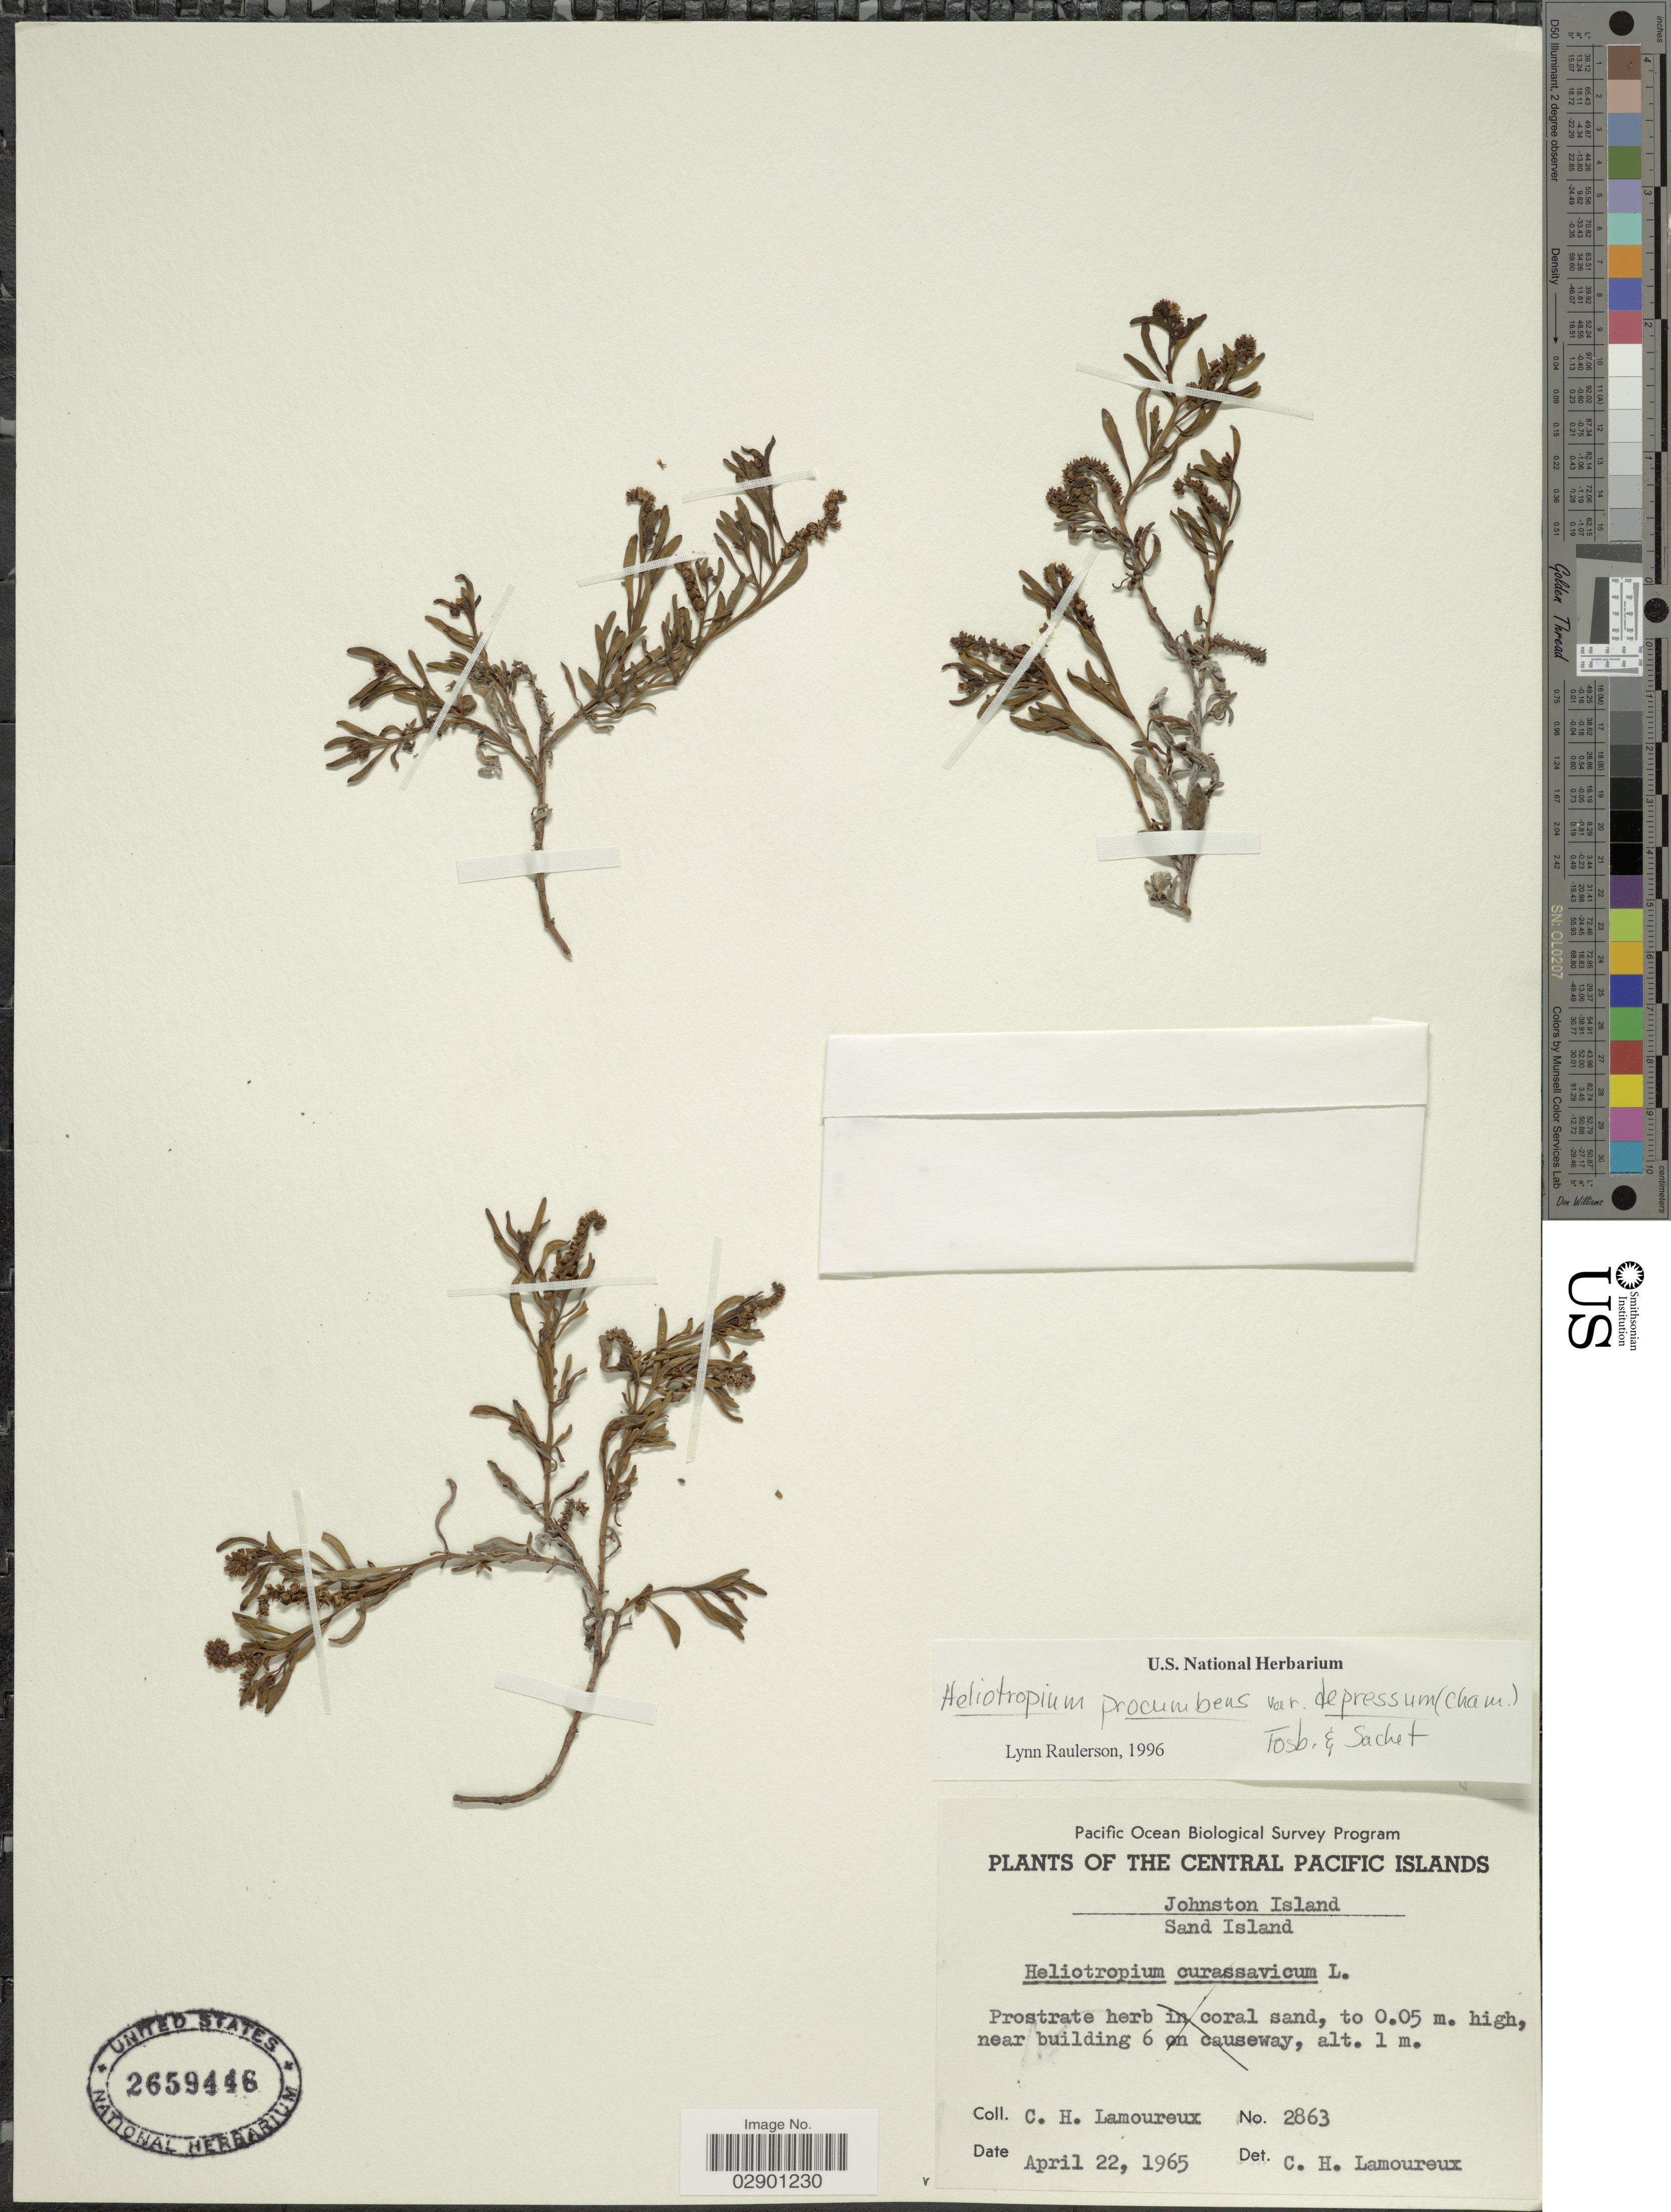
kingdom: Plantae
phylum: Tracheophyta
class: Magnoliopsida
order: Boraginales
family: Heliotropiaceae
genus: Heliotropium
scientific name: Heliotropium procumbens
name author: Mill.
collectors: C. H. Lamoureux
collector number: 2863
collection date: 1965-04-22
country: U.S. Administered Pacific Islands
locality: Central Pacific Islands. Johnston Island. Sand Island.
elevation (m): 1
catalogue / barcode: US 2659446